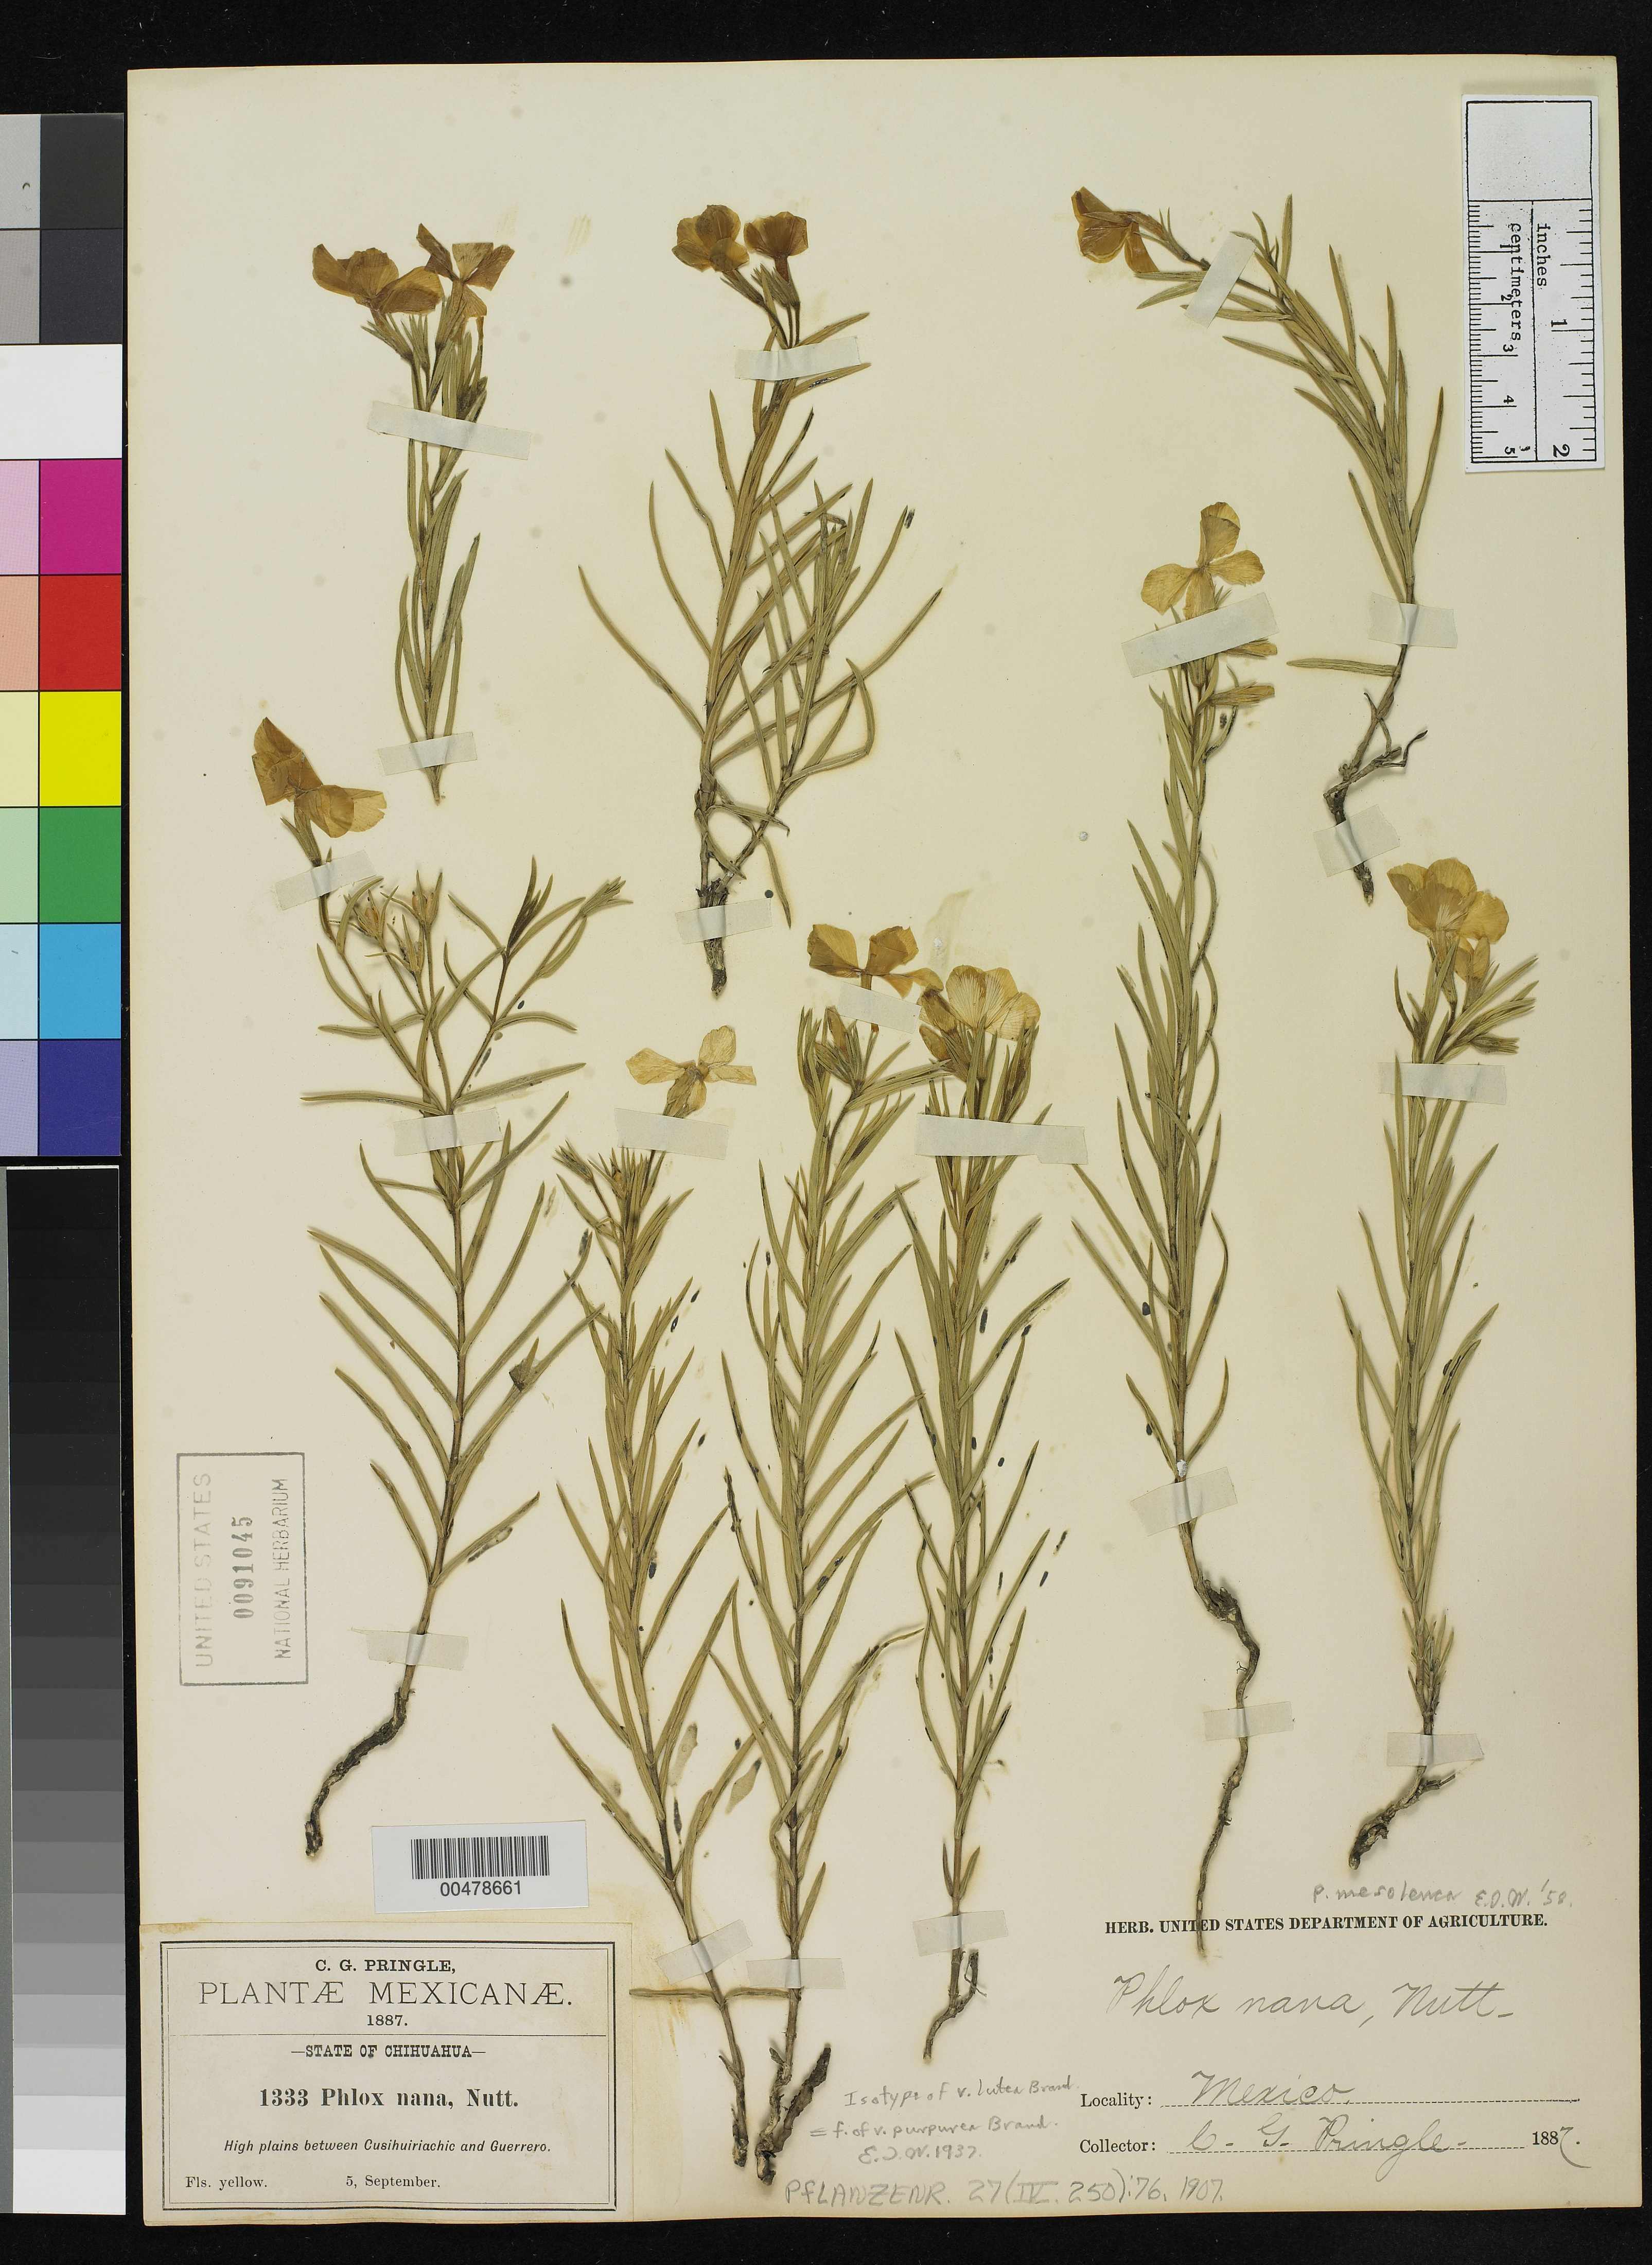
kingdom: Plantae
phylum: Tracheophyta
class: Magnoliopsida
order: Ericales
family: Polemoniaceae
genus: Phlox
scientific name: Phlox nana var. lutea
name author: Brand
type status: Isotype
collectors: C. G. Pringle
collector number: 1333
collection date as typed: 05 Sep 1887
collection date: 1887-09-05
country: Mexico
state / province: Chihuahua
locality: High plains between Cusihuiriachic & Guerrero.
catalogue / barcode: US 91045